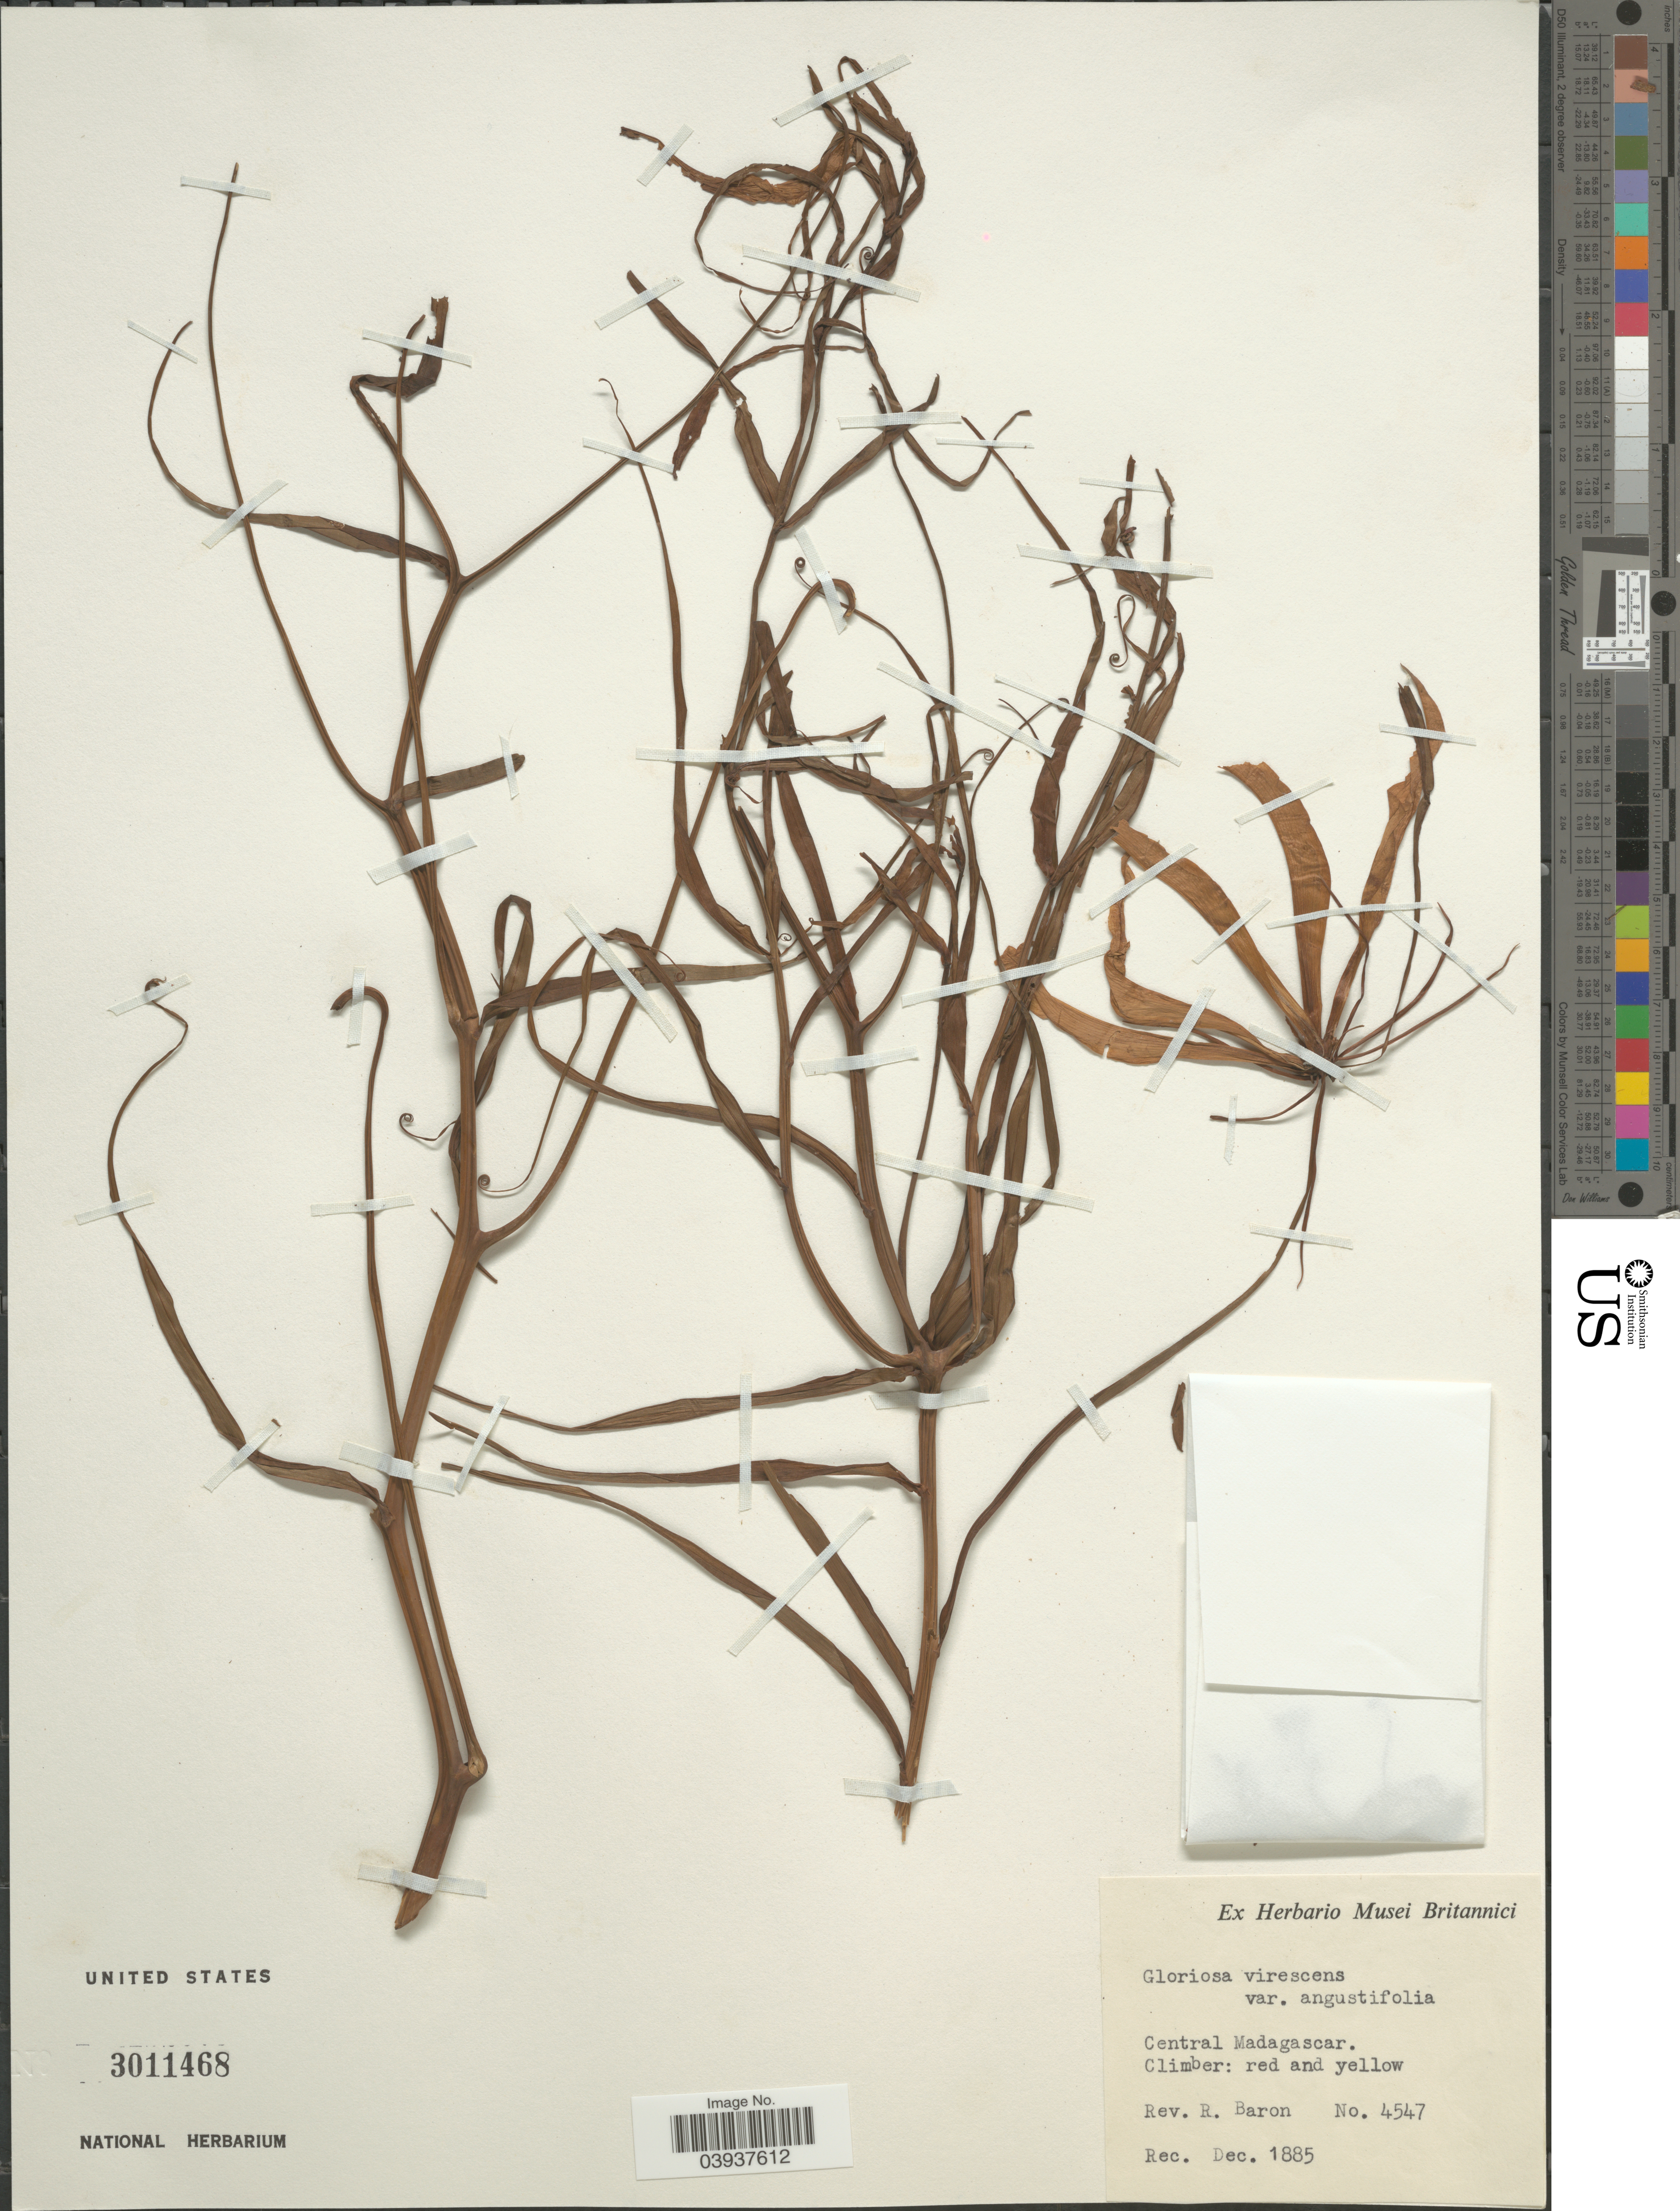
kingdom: Plantae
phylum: Tracheophyta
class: Liliopsida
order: Liliales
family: Colchicaceae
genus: Gloriosa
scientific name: Gloriosa virescens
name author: Lindl.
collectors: R. Baron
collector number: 4547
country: Madagascar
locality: Central Madagascar.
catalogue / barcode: US 3011468